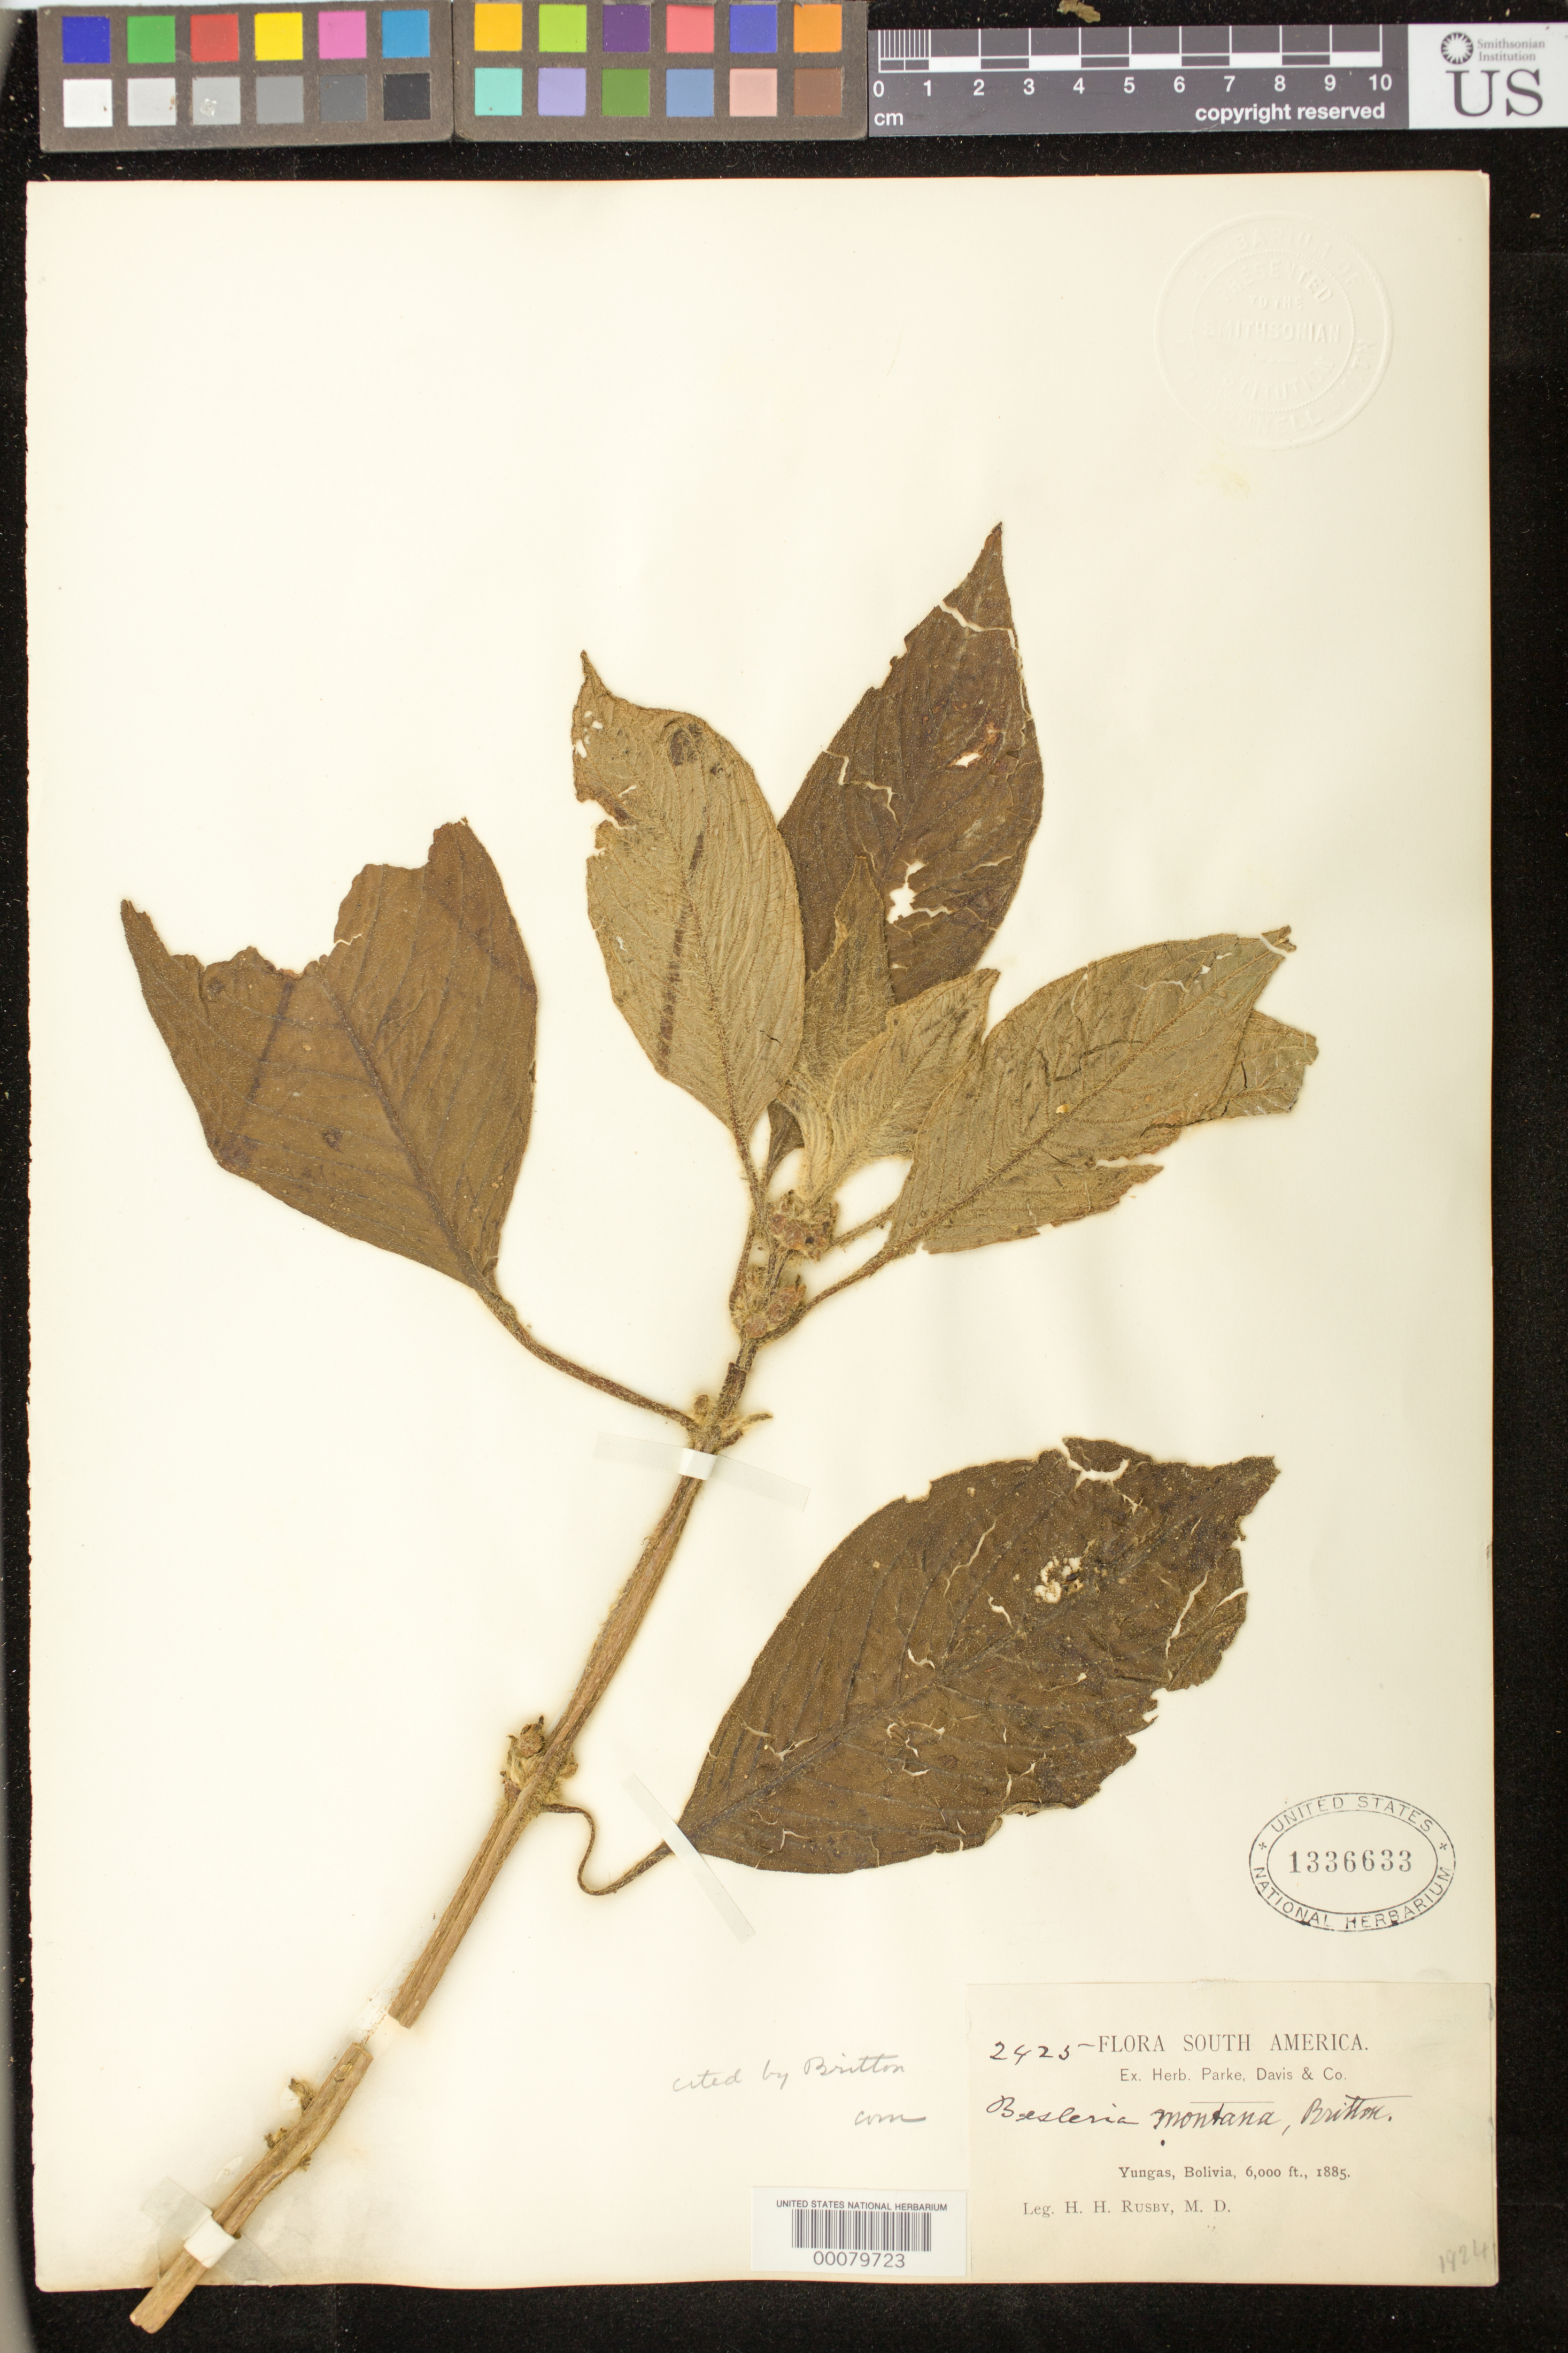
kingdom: Plantae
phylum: Tracheophyta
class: Magnoliopsida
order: Lamiales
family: Gesneriaceae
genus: Besleria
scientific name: Besleria montana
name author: Britton ex Rusby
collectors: H. H. Rusby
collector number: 2425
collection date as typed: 1885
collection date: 1885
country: Bolivia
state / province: La Paz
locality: Yungas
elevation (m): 1829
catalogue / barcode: US 1336633